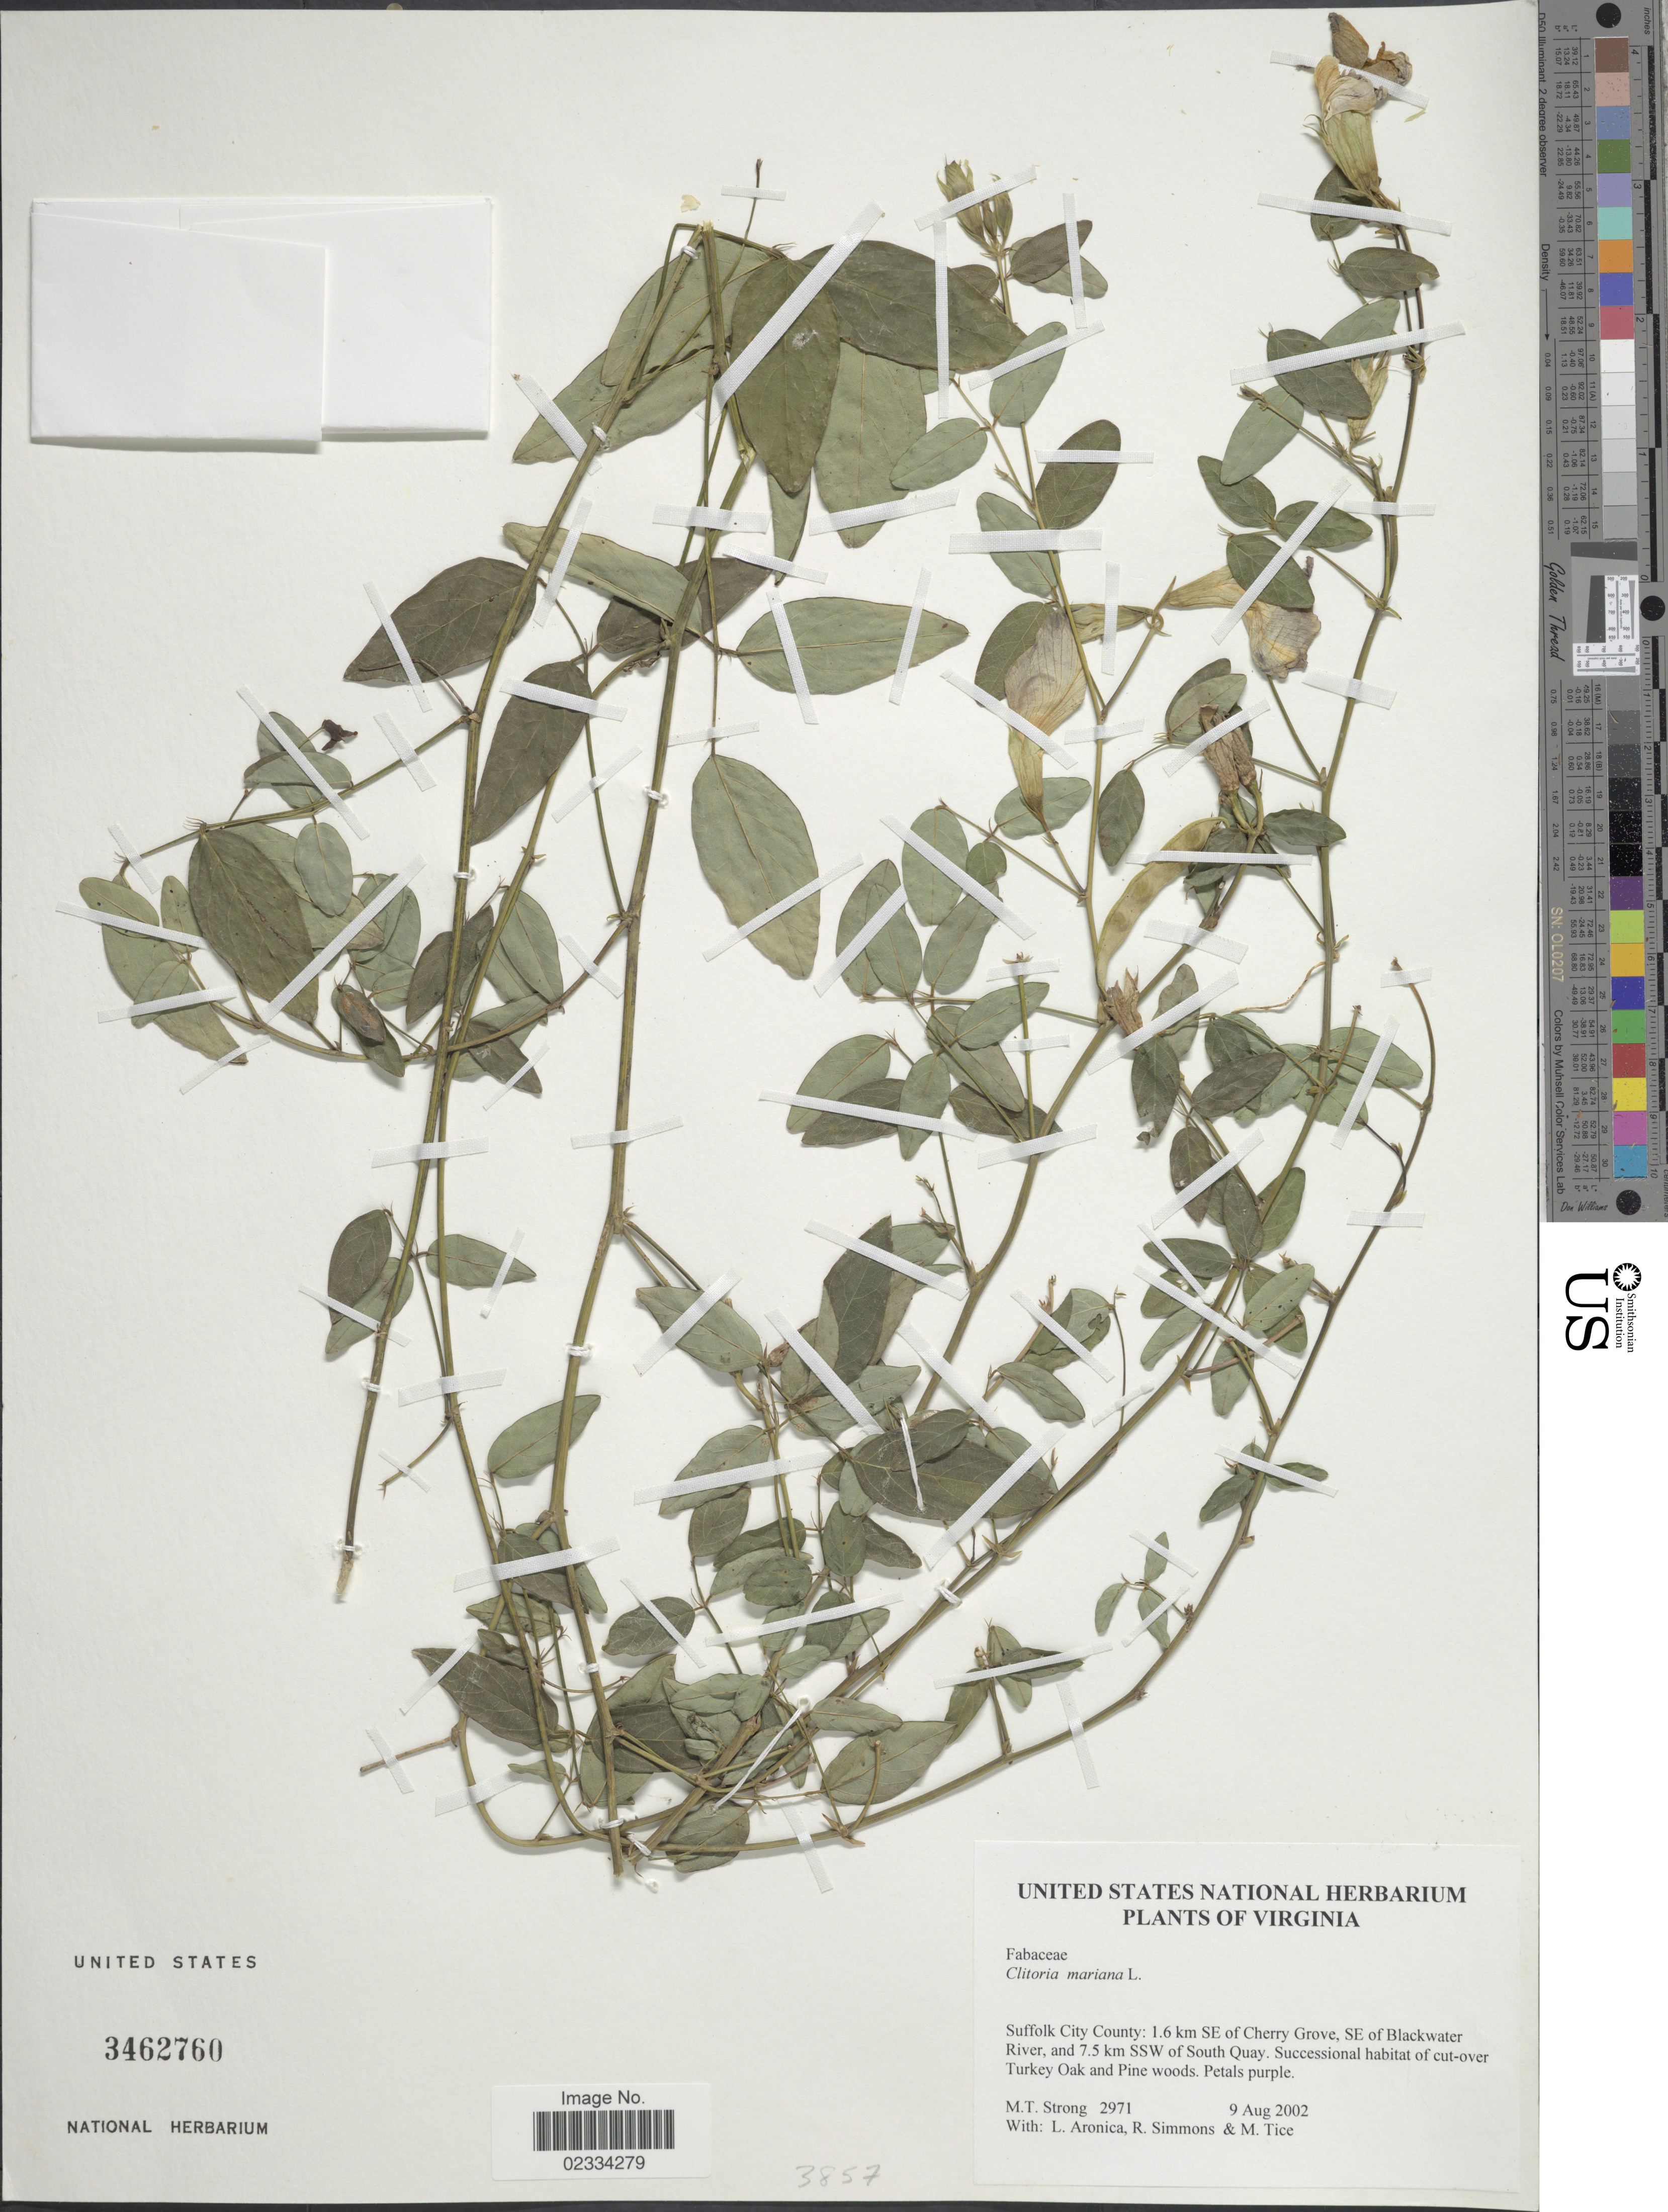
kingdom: Plantae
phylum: Tracheophyta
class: Magnoliopsida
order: Fabales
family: Fabaceae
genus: Clitoria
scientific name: Clitoria mariana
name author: L.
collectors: M. T. Strong, L. Aronica, R. Simmons & M. Tice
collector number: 2971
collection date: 2002-08-09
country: United States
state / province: Virginia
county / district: City of Suffolk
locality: Suffolk City County: 1.6 km SE of Cherry Grove, SE of Blackwater River, and 7.5 km SSW of South Quay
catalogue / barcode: US 3462760